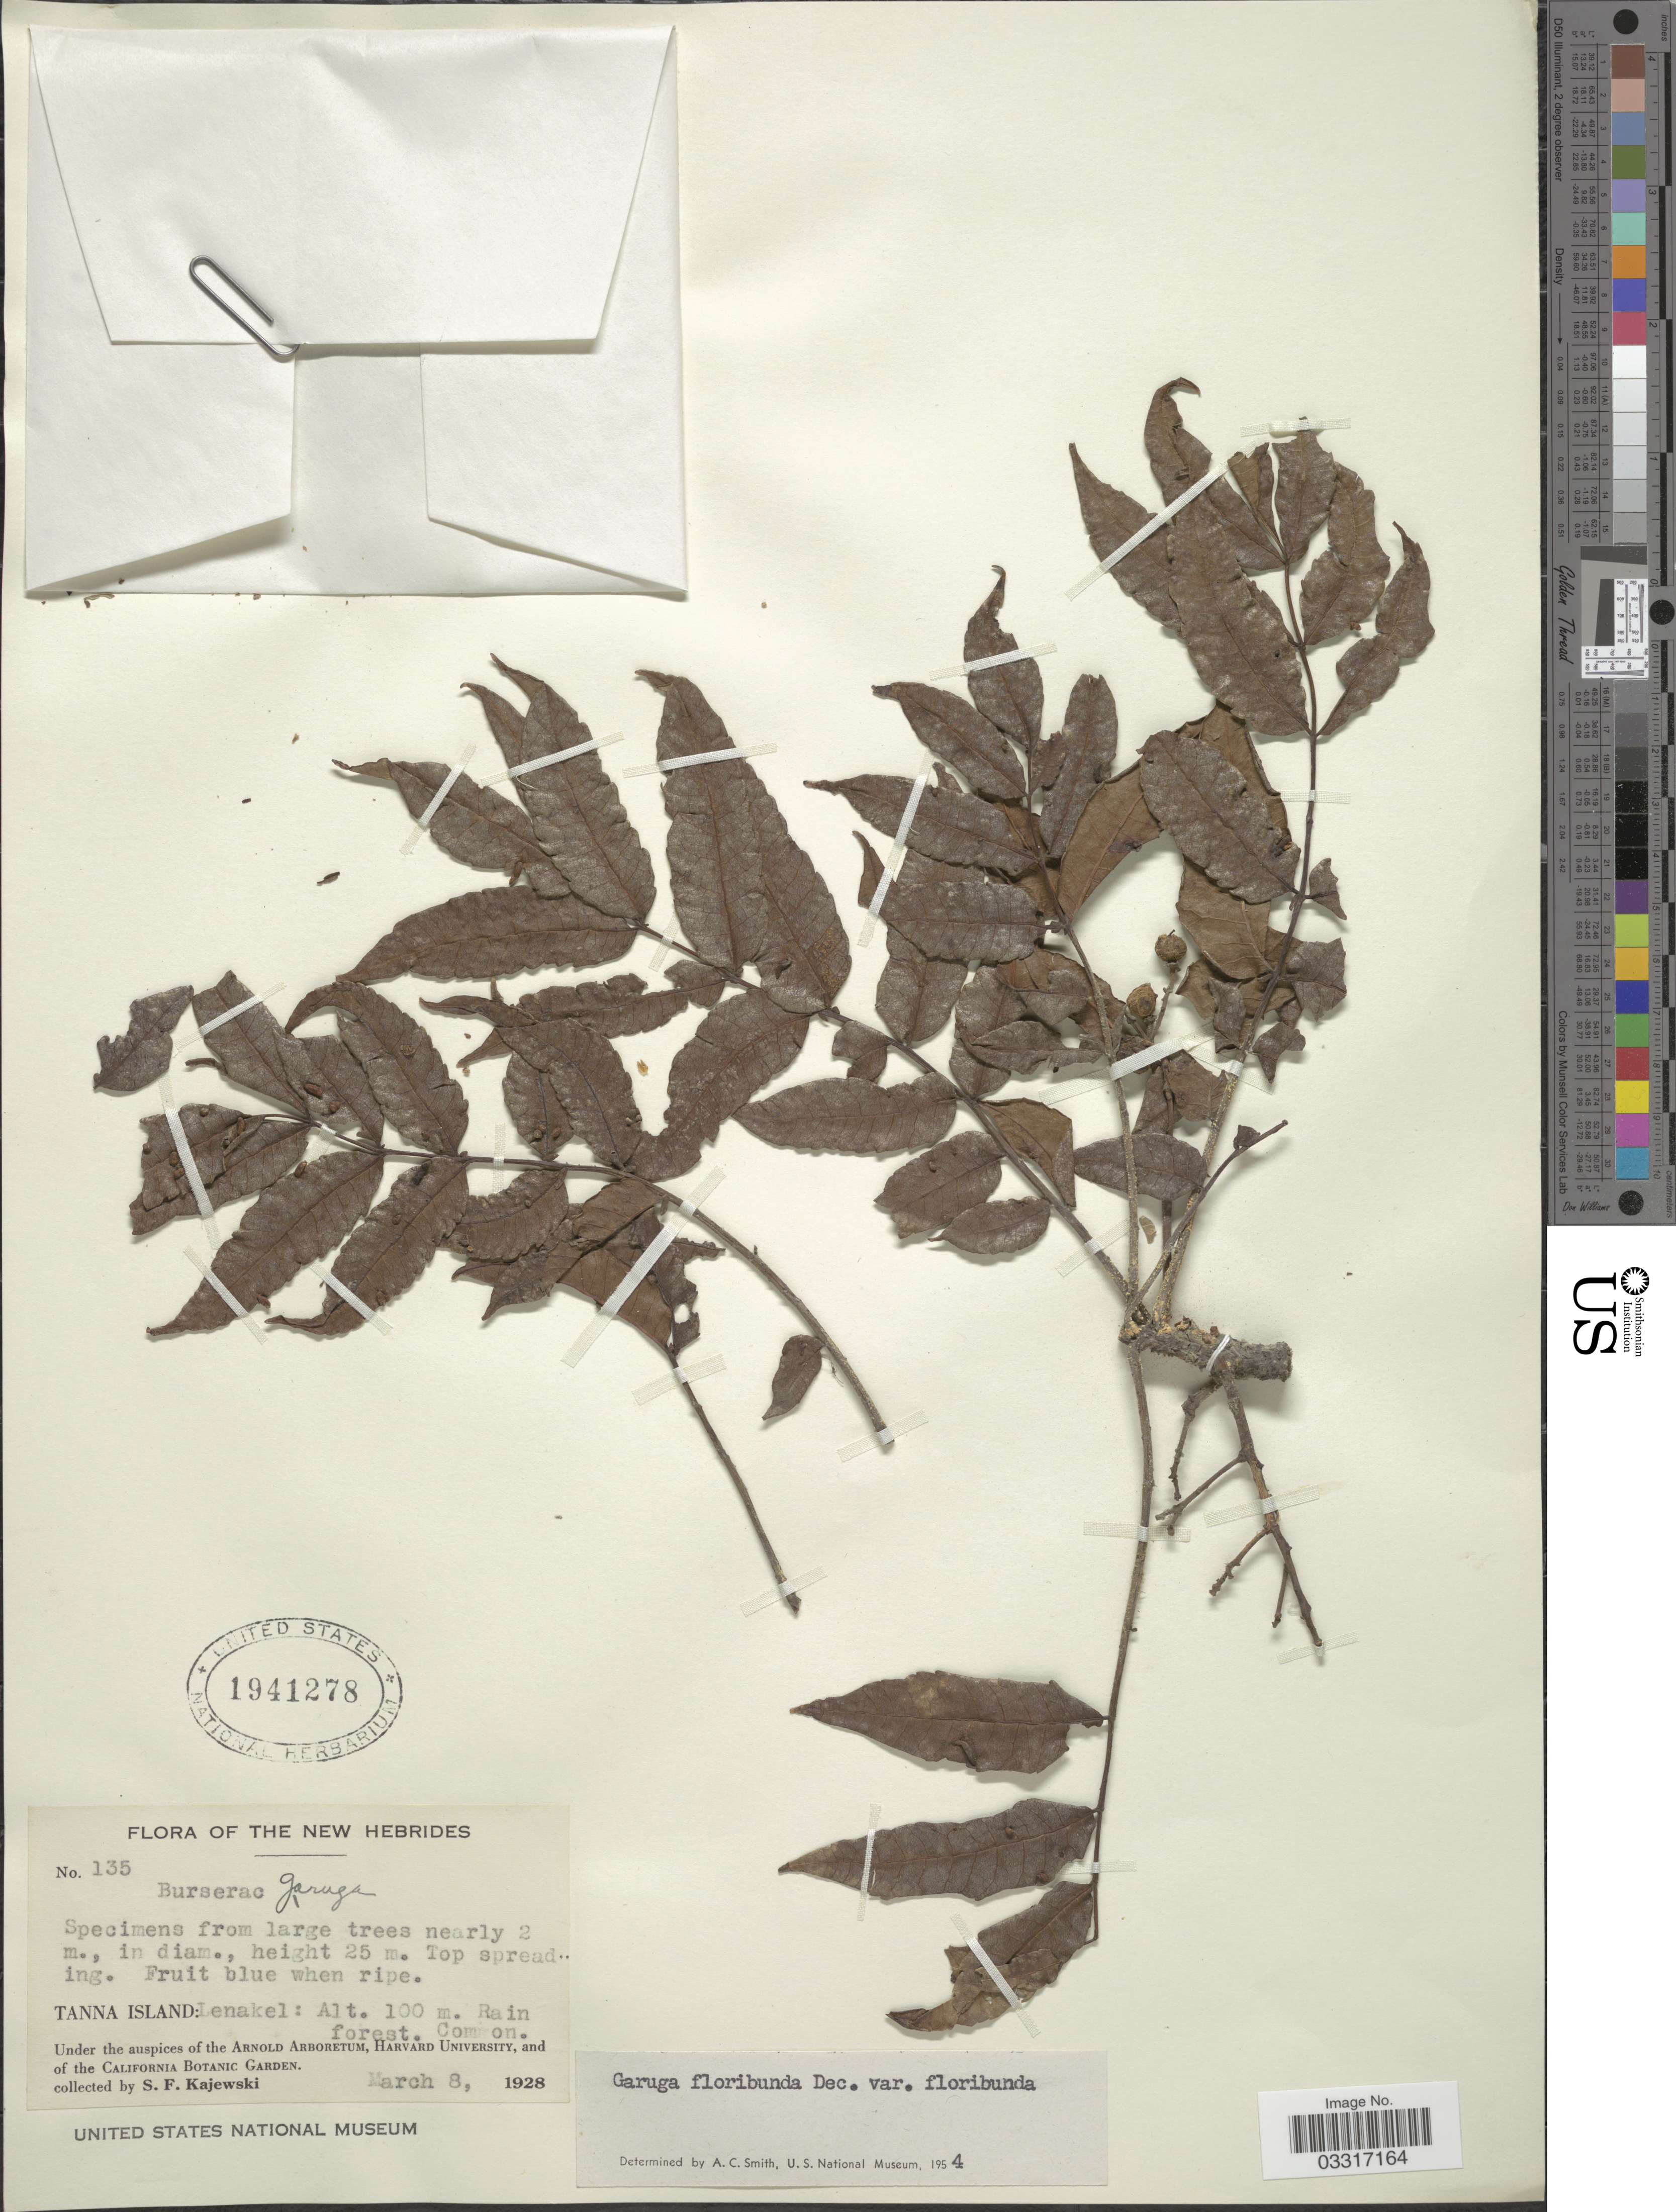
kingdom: Plantae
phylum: Tracheophyta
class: Magnoliopsida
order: Sapindales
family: Burseraceae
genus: Garuga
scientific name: Garuga floribunda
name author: Decne.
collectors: S. Kajewski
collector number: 135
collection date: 1928-03-08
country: Vanuatu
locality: Tanna Island: Lenakel.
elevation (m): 100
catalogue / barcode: US 1941278